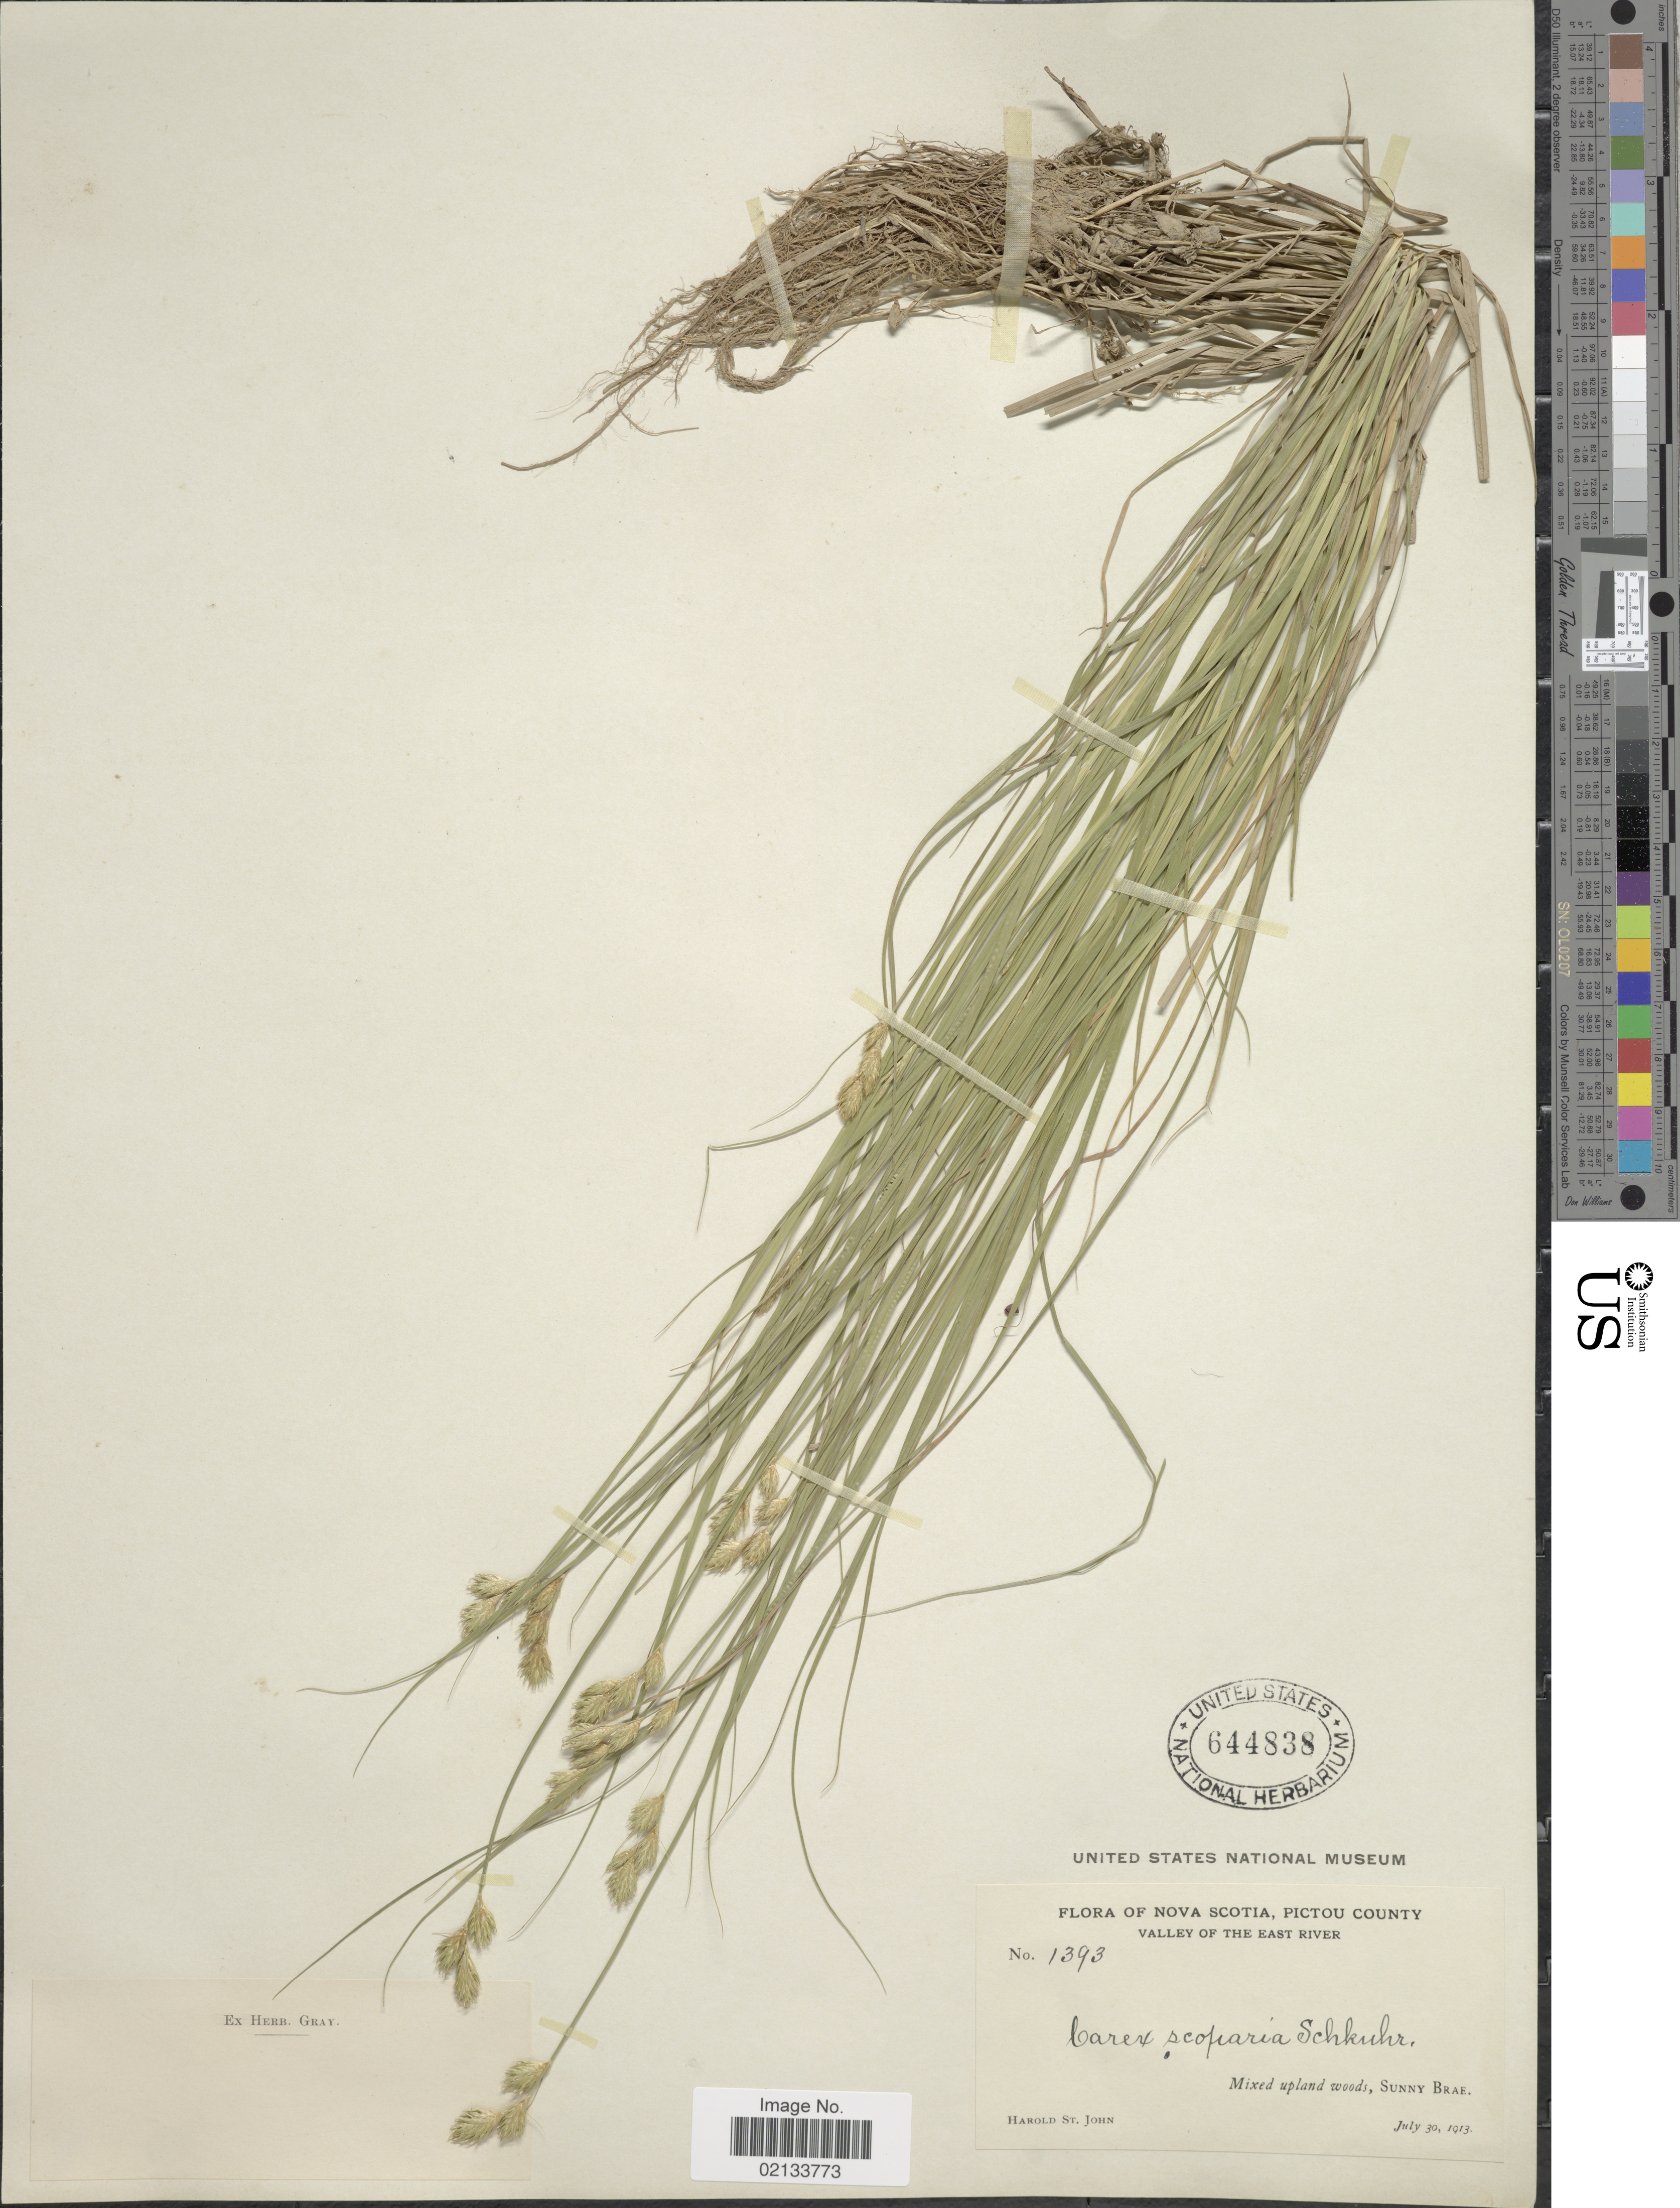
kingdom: Plantae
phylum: Tracheophyta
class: Liliopsida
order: Poales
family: Cyperaceae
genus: Carex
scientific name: Carex scoparia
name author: Schkuhr ex Willd.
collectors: H. St. John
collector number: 1393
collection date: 1913-07-30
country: Canada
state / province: Nova Scotia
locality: Pictou County, valley of The East River, Mixed upland woods, Sunny Brae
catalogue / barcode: US 644838